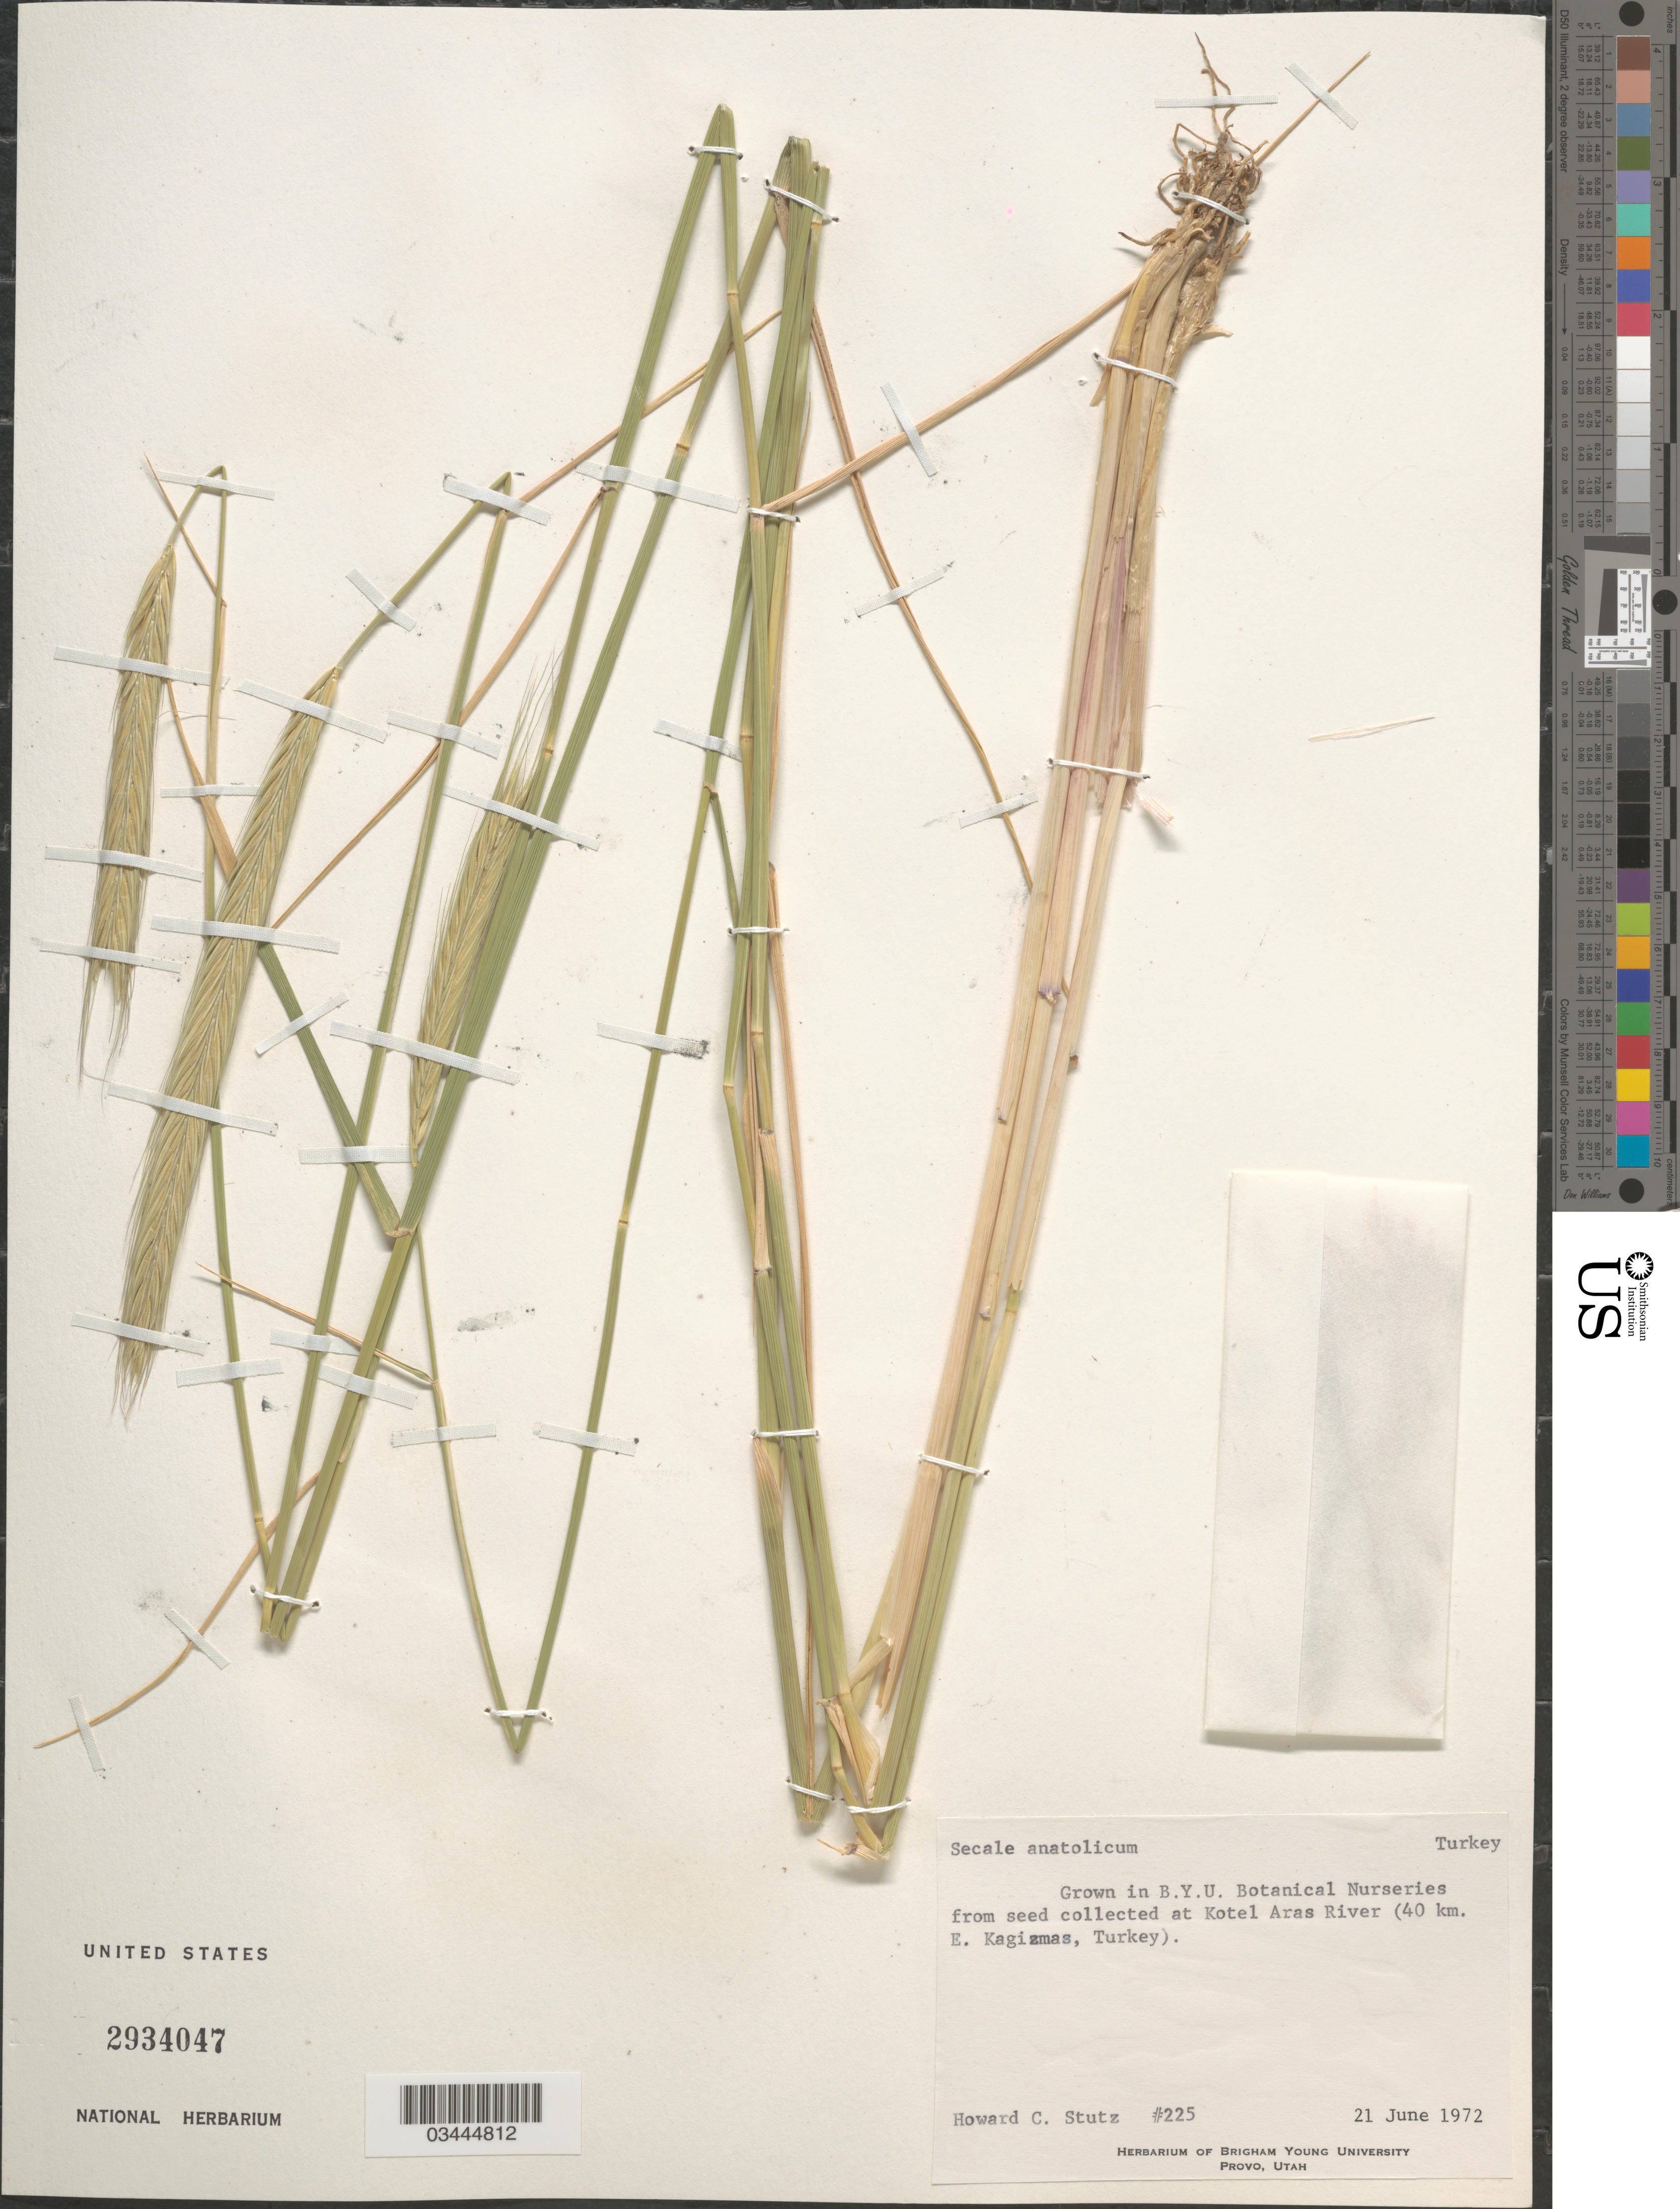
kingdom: Plantae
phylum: Tracheophyta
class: Liliopsida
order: Poales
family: Poaceae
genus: Secale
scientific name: Secale anatolicum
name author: Boiss.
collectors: H. Stutz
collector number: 225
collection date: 1972-06-21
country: United States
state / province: Utah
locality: In B.Y.U. Botanical Nurseries.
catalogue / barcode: US 2934047